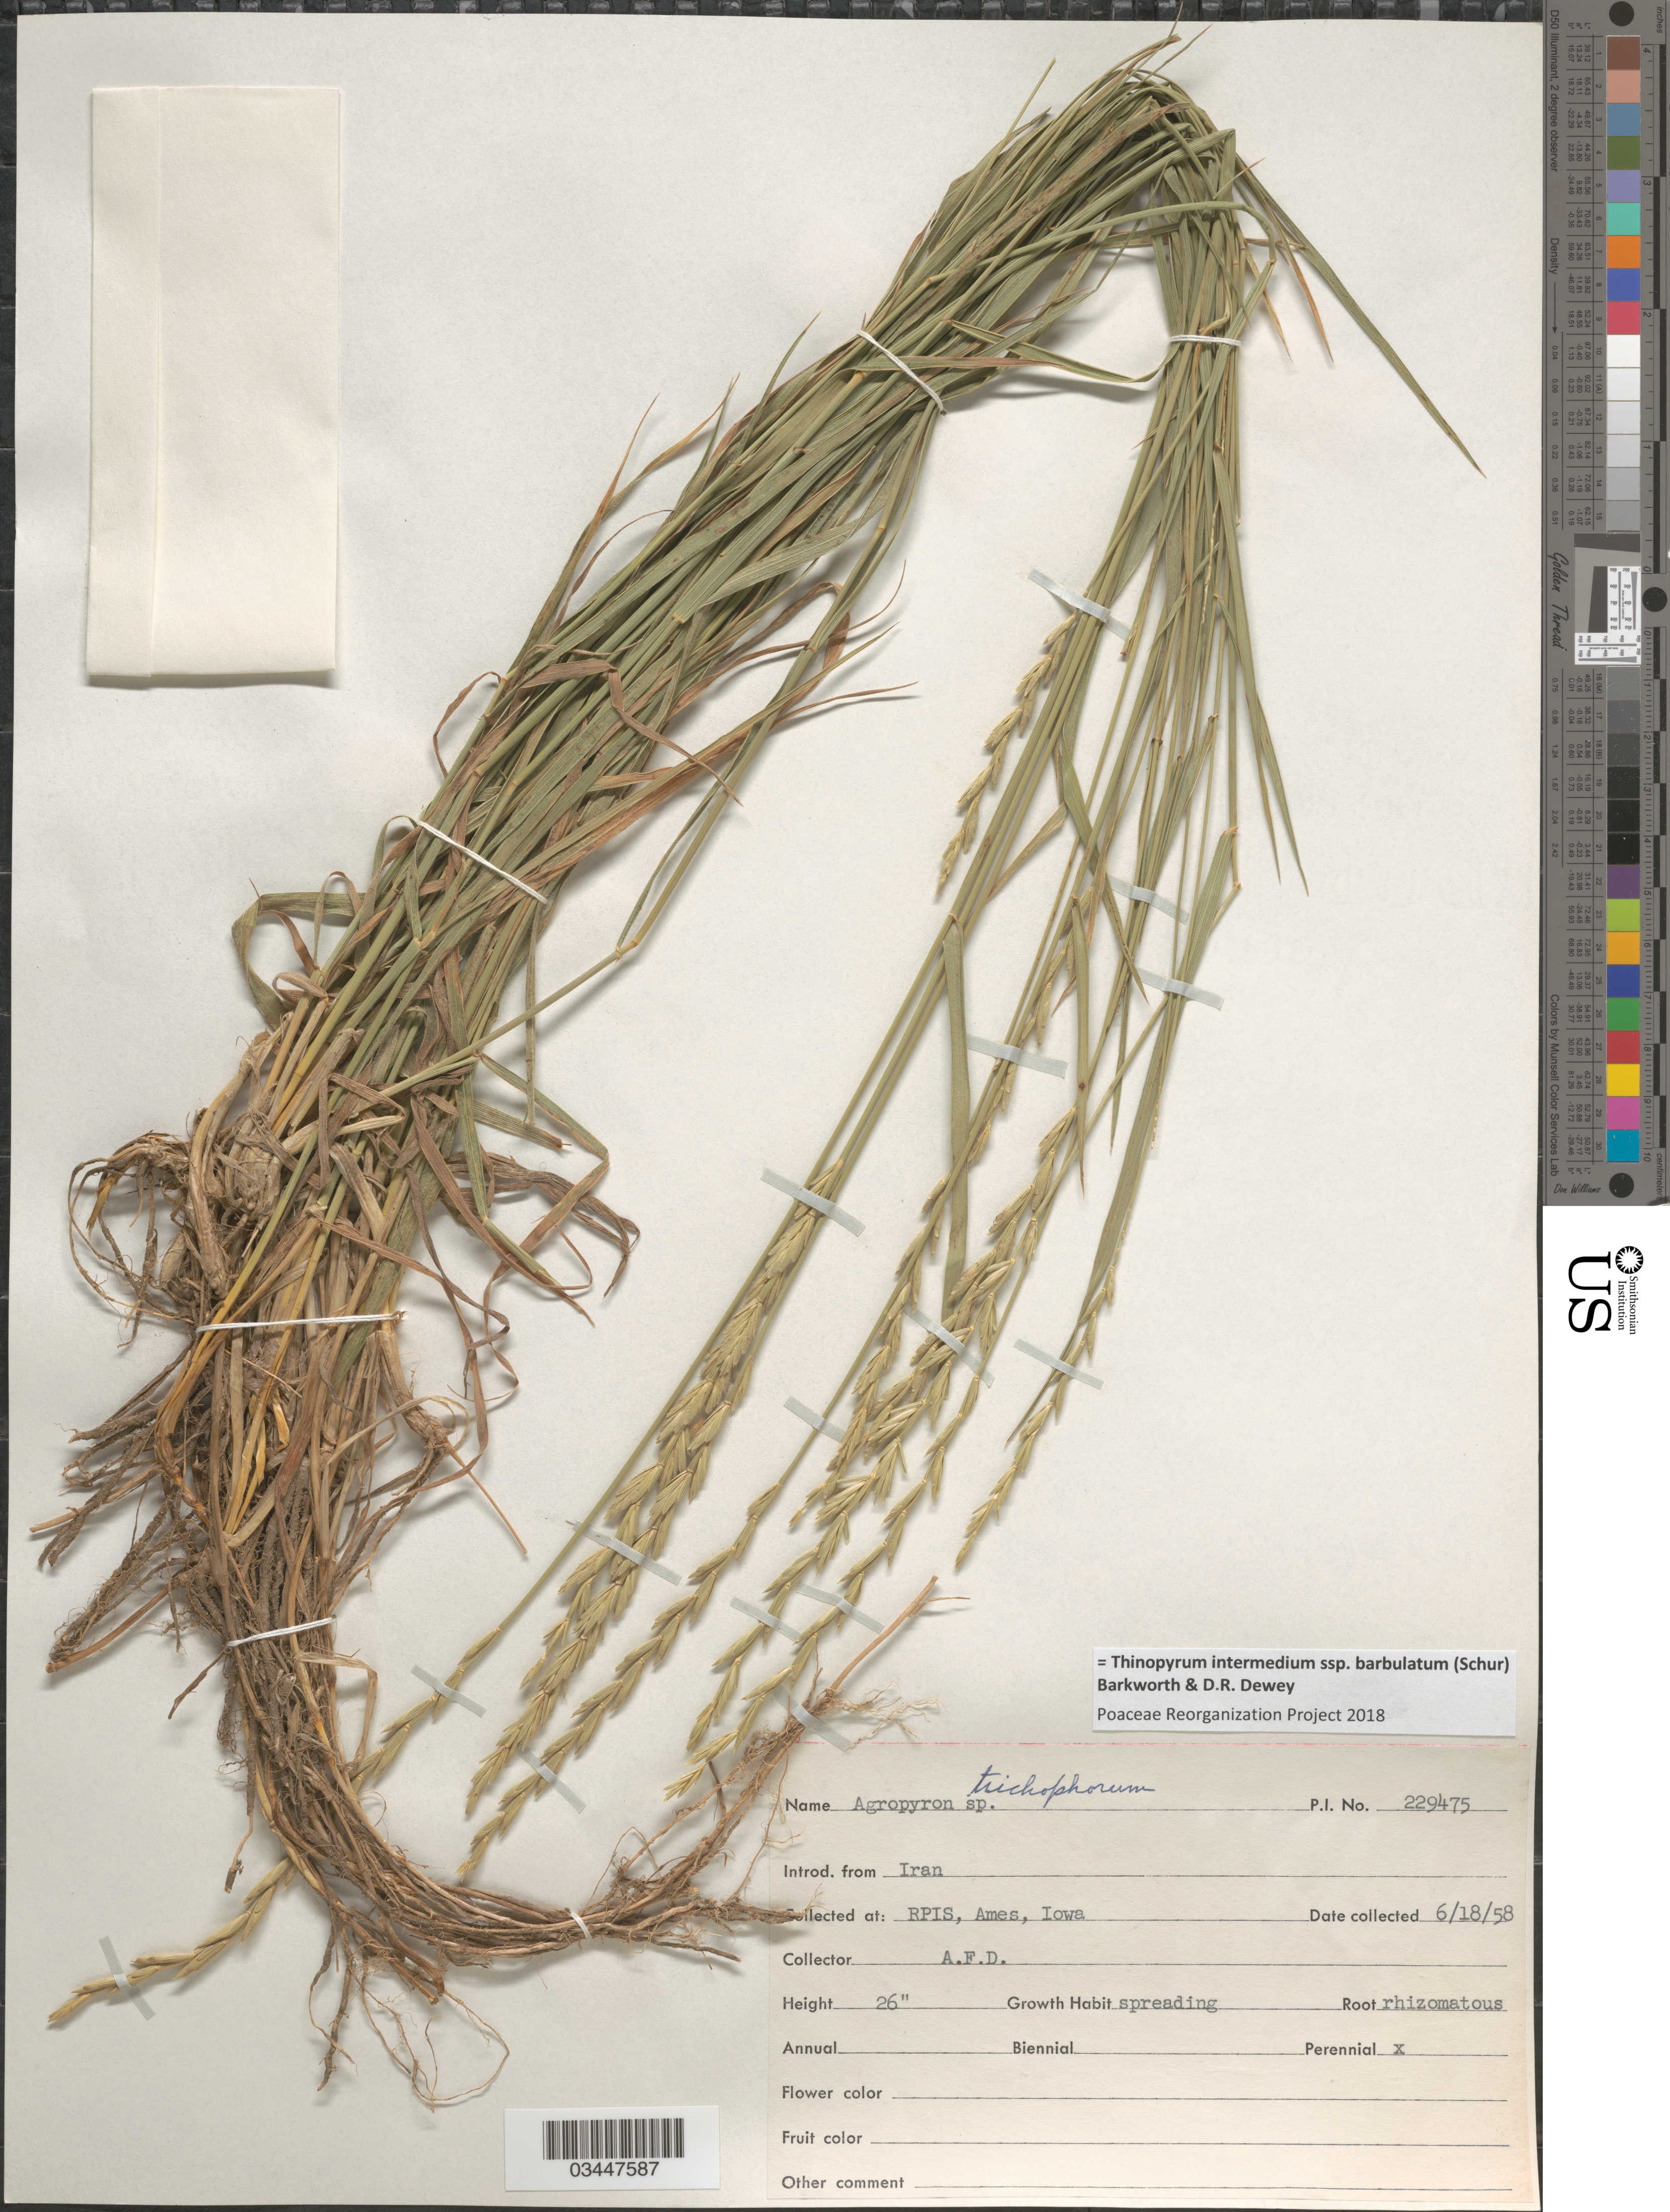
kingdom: Plantae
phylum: Tracheophyta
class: Liliopsida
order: Poales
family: Poaceae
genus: Thinopyrum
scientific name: Thinopyrum intermedium subsp. barbulatum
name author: (Schur) Barkworth & Dewey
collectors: A. D.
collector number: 229475?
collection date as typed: Transcribed d/m/y: 18/6/58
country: United States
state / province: Iowa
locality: RPIS, Ames.